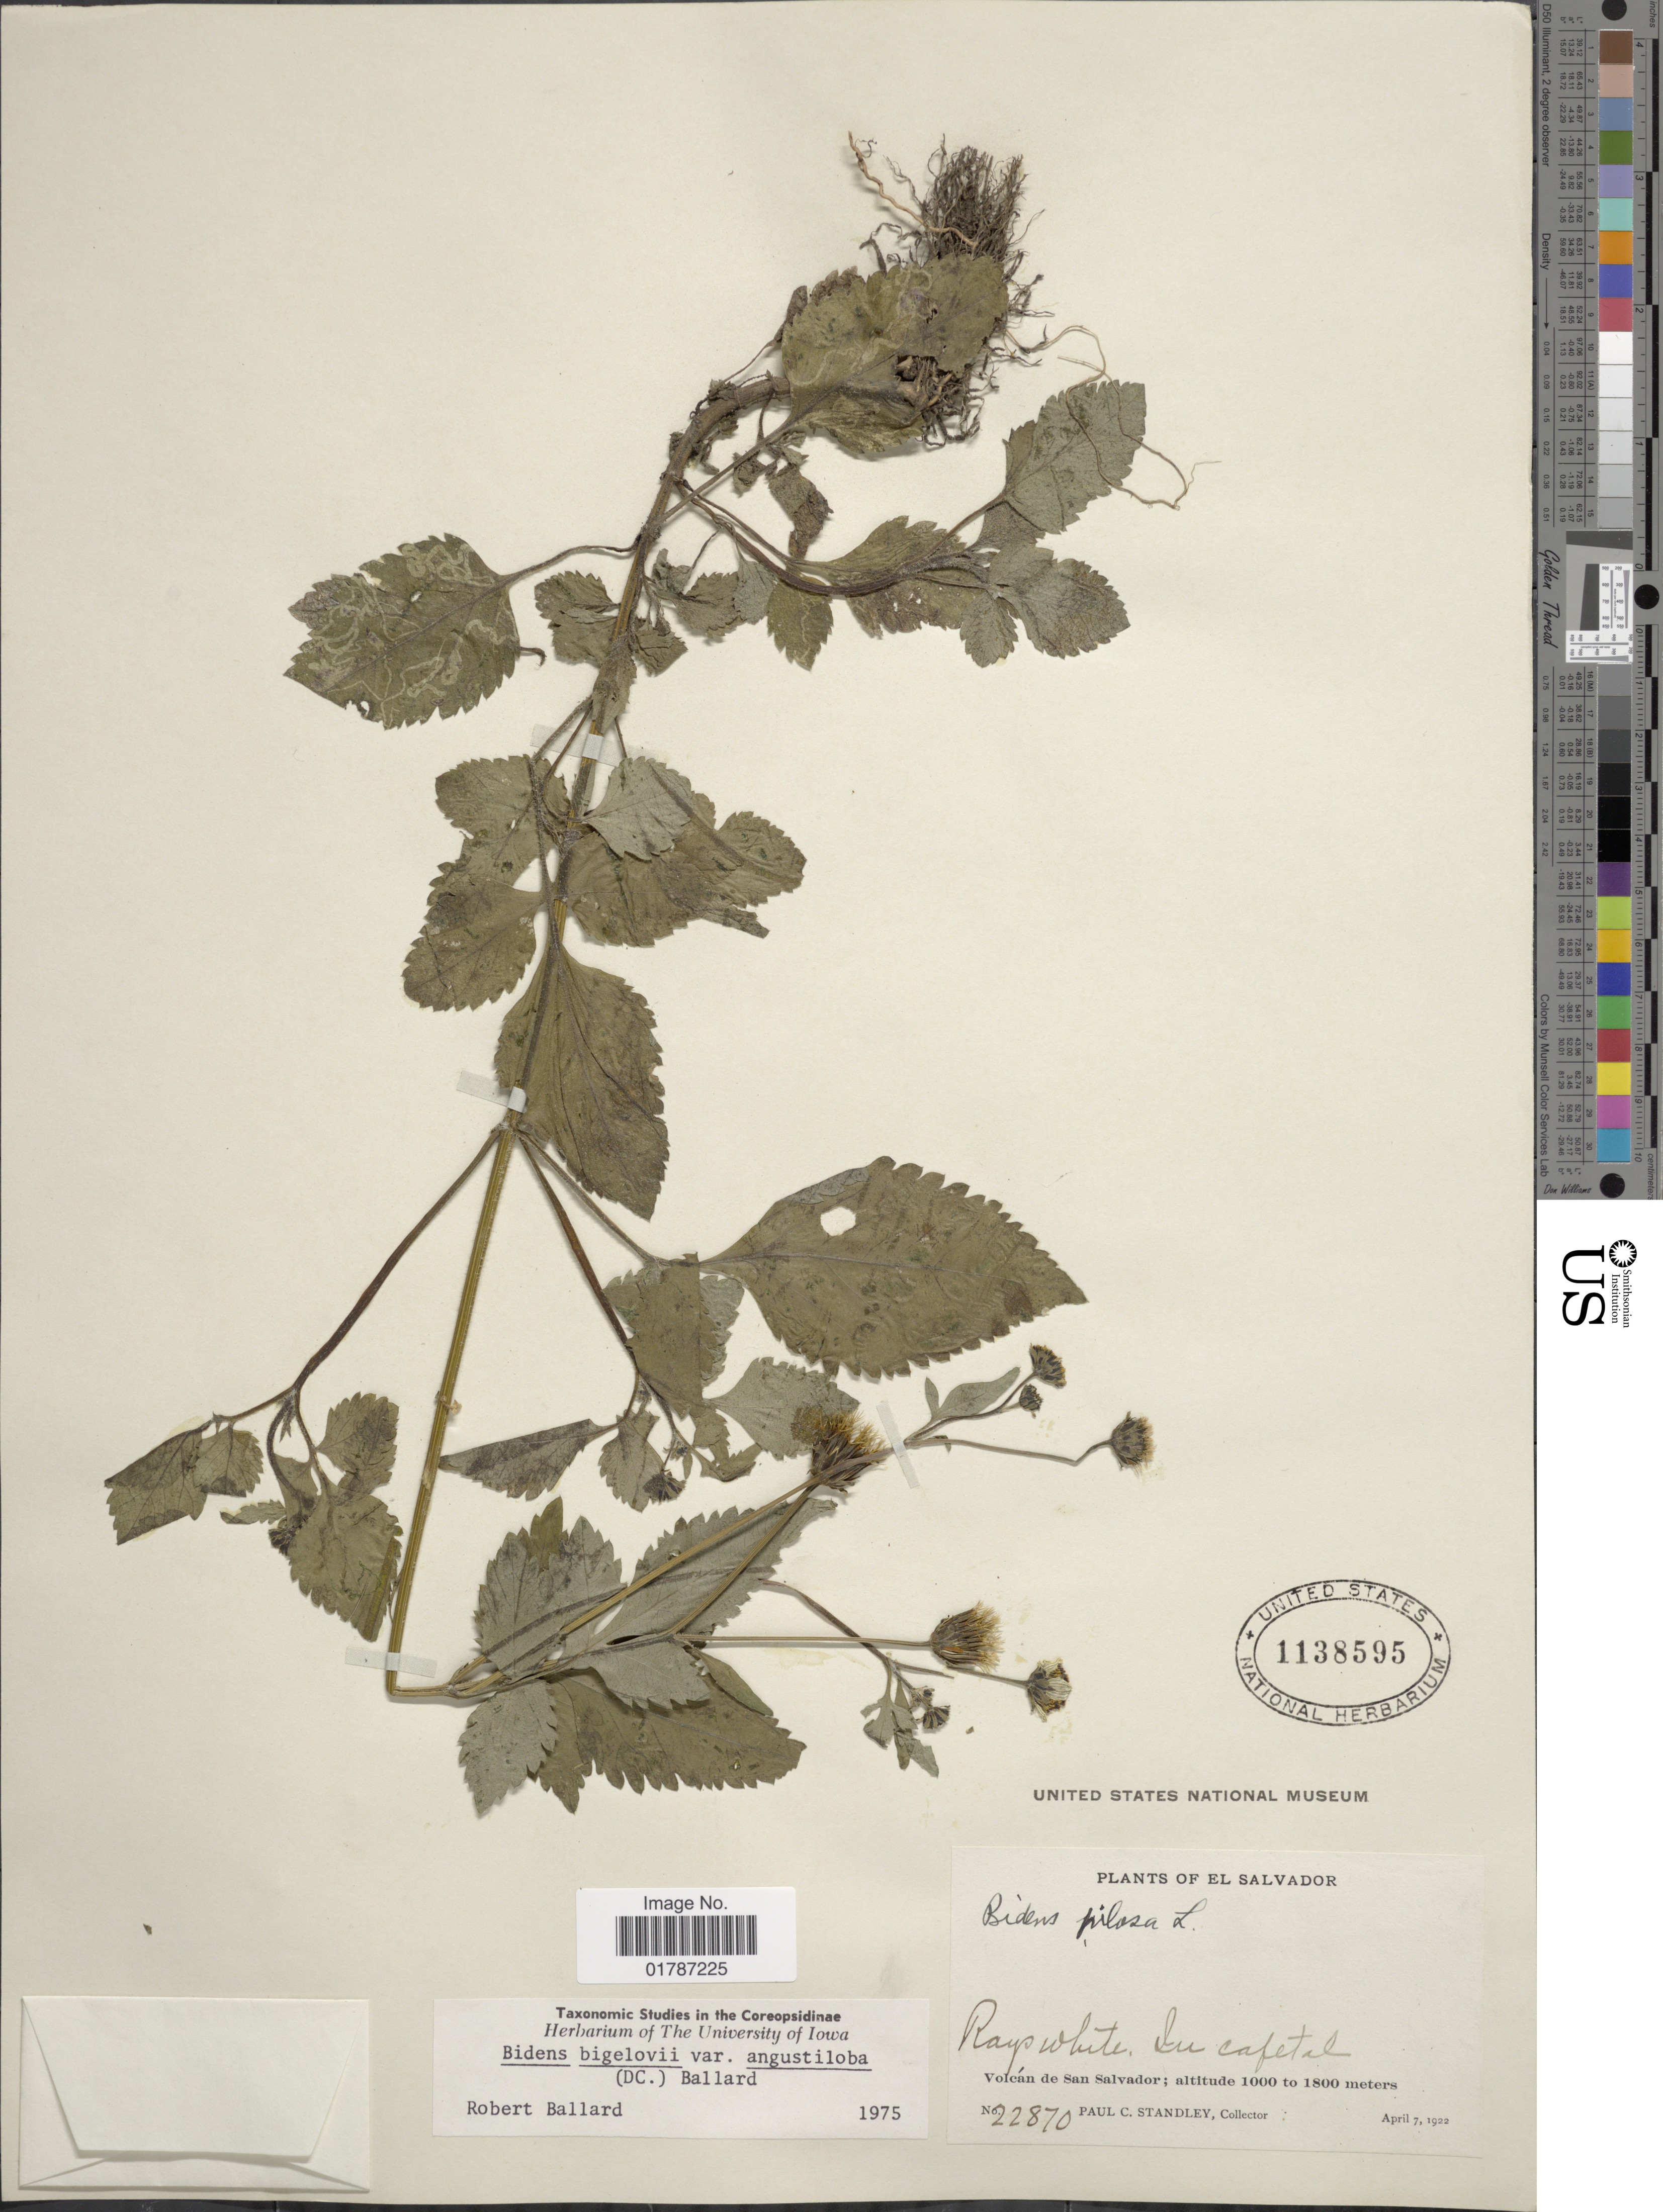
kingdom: Plantae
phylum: Tracheophyta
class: Magnoliopsida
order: Asterales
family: Asteraceae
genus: Bidens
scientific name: Bidens bigelovii var. angustiloba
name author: (DC.) Ballard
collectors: P. C. Standley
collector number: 22870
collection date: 1922-04-07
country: El Salvador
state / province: San Salvador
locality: Rays white, Tu cafetal, Volcan de San Salvador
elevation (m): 1000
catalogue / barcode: US 1138595